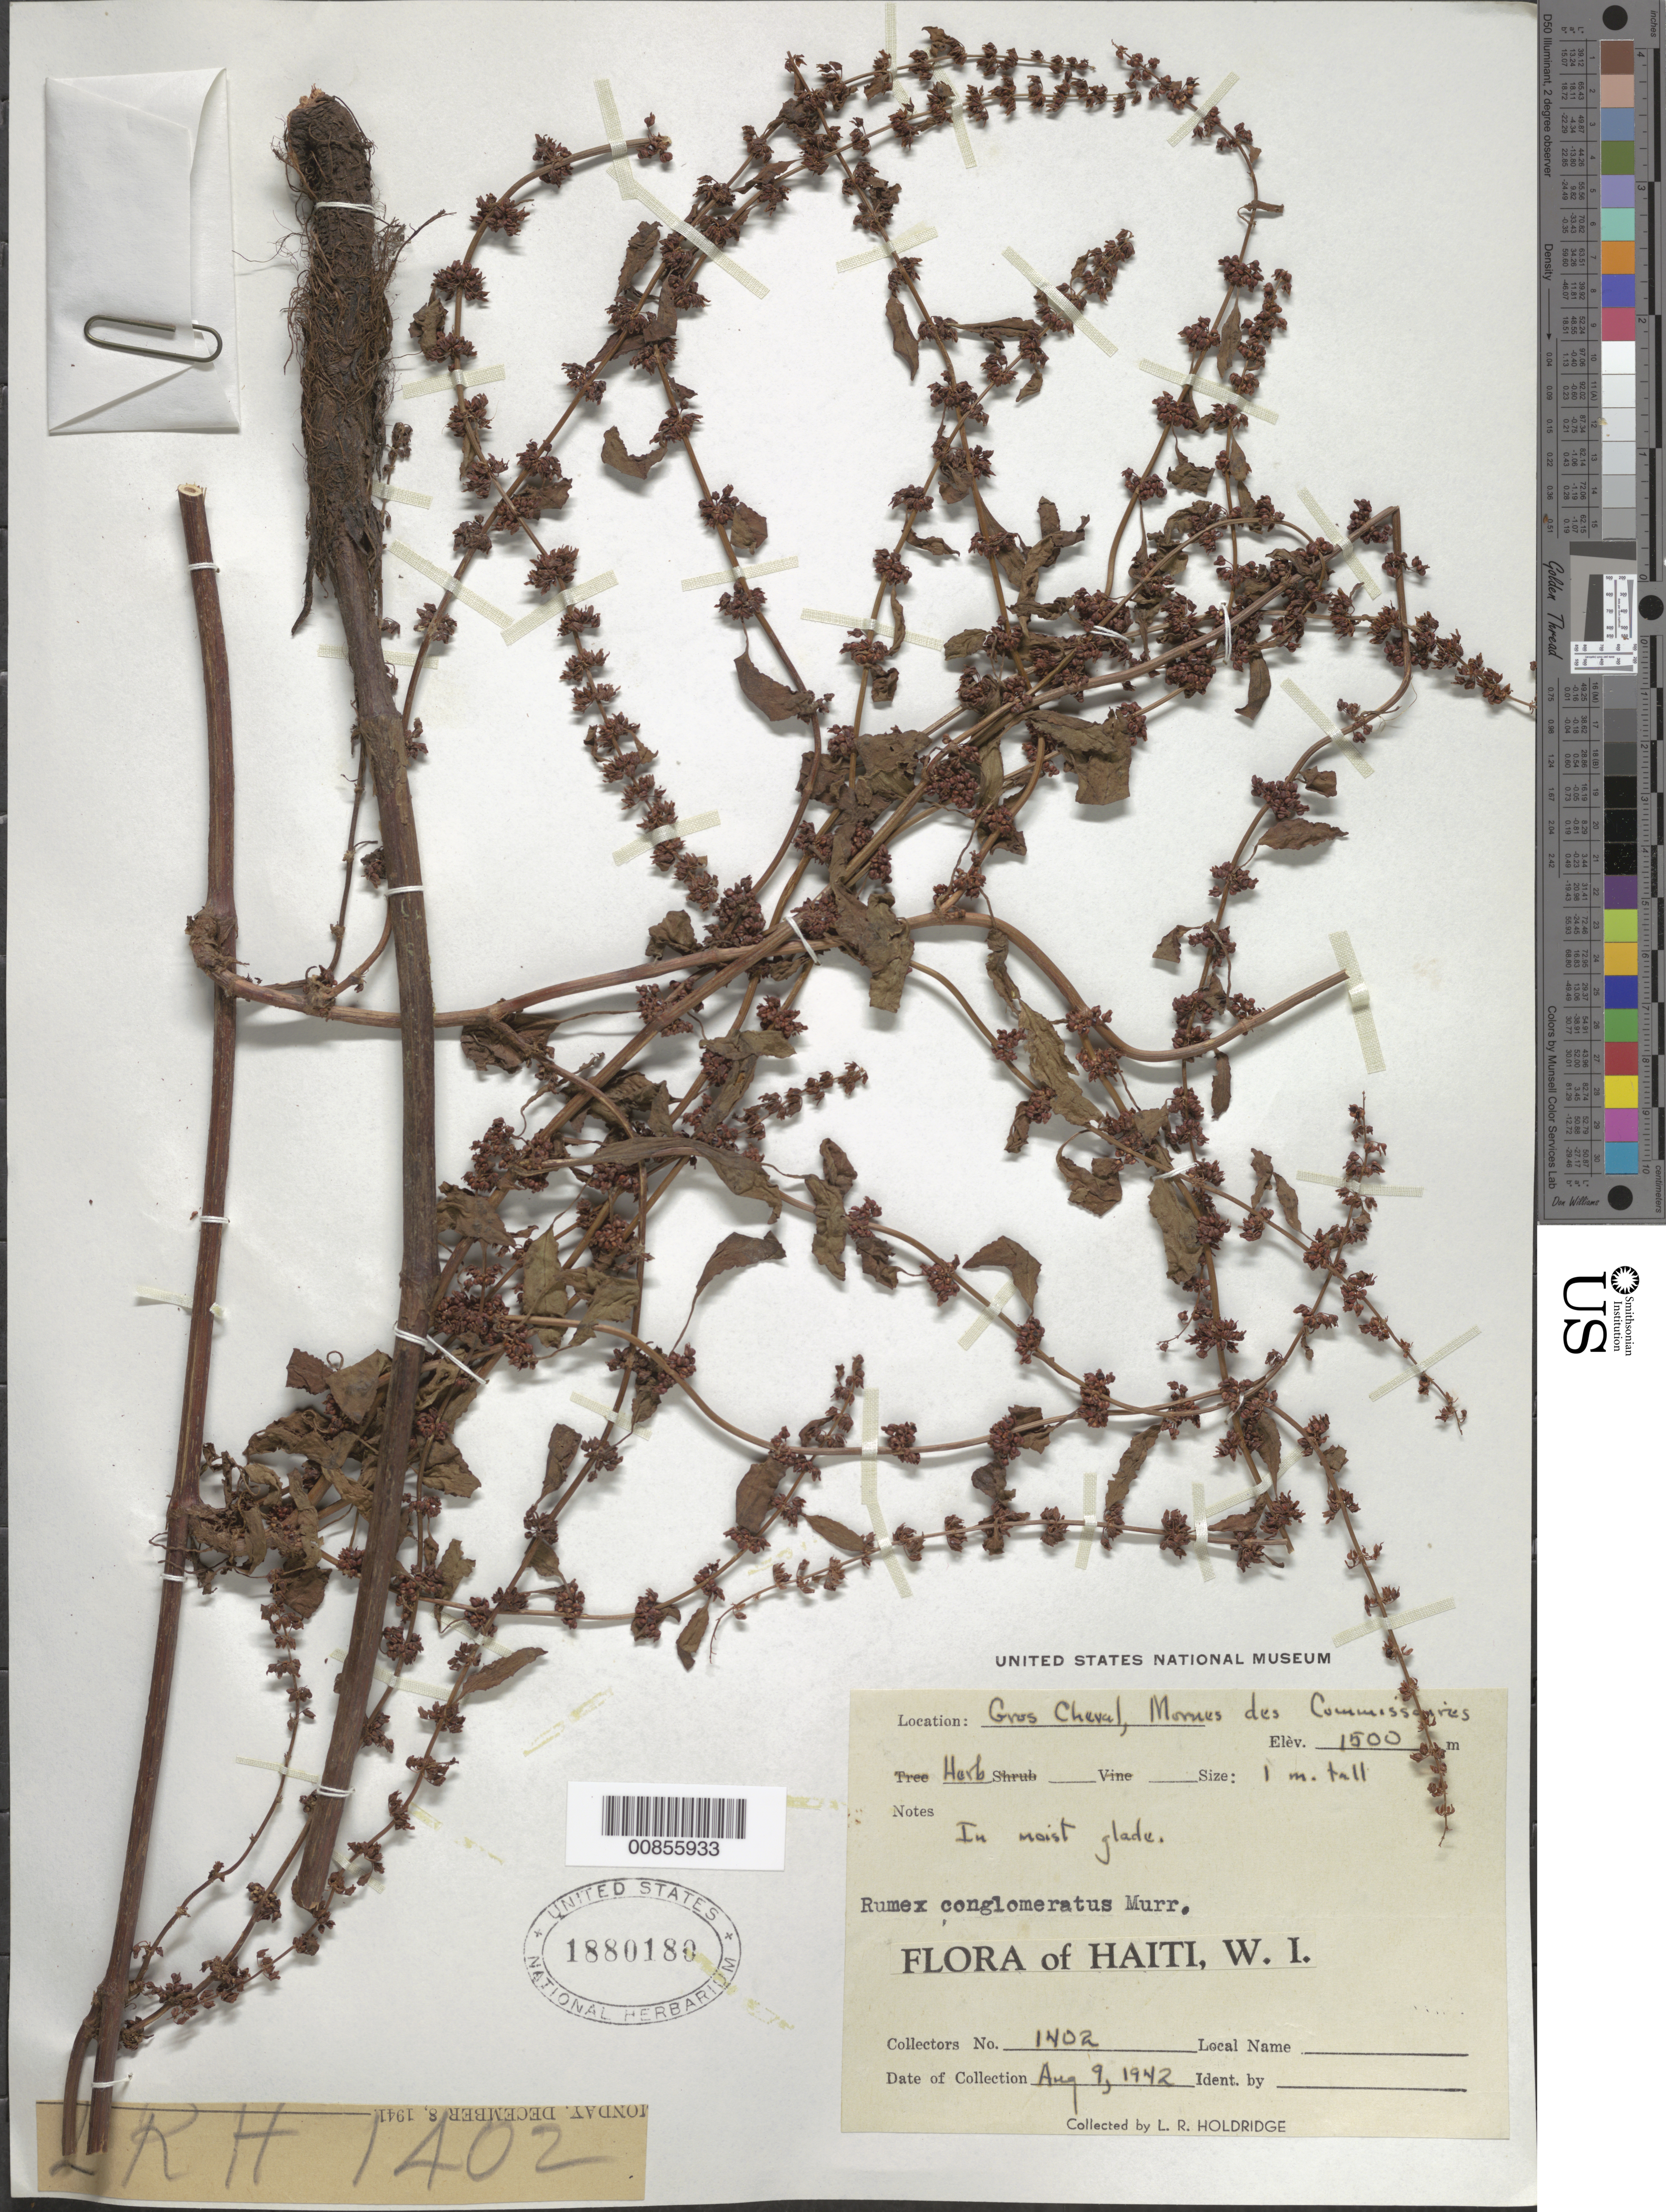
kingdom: Plantae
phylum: Tracheophyta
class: Magnoliopsida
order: Caryophyllales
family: Polygonaceae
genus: Rumex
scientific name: Rumex crispus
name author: L.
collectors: L. Holdridge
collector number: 1402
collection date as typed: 09 Aug 1942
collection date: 1942-08-09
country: Haiti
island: Hispaniola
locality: Gros Cheval, Mornes des Commissaires.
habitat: In moist glade.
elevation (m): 1500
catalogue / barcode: US 1880180